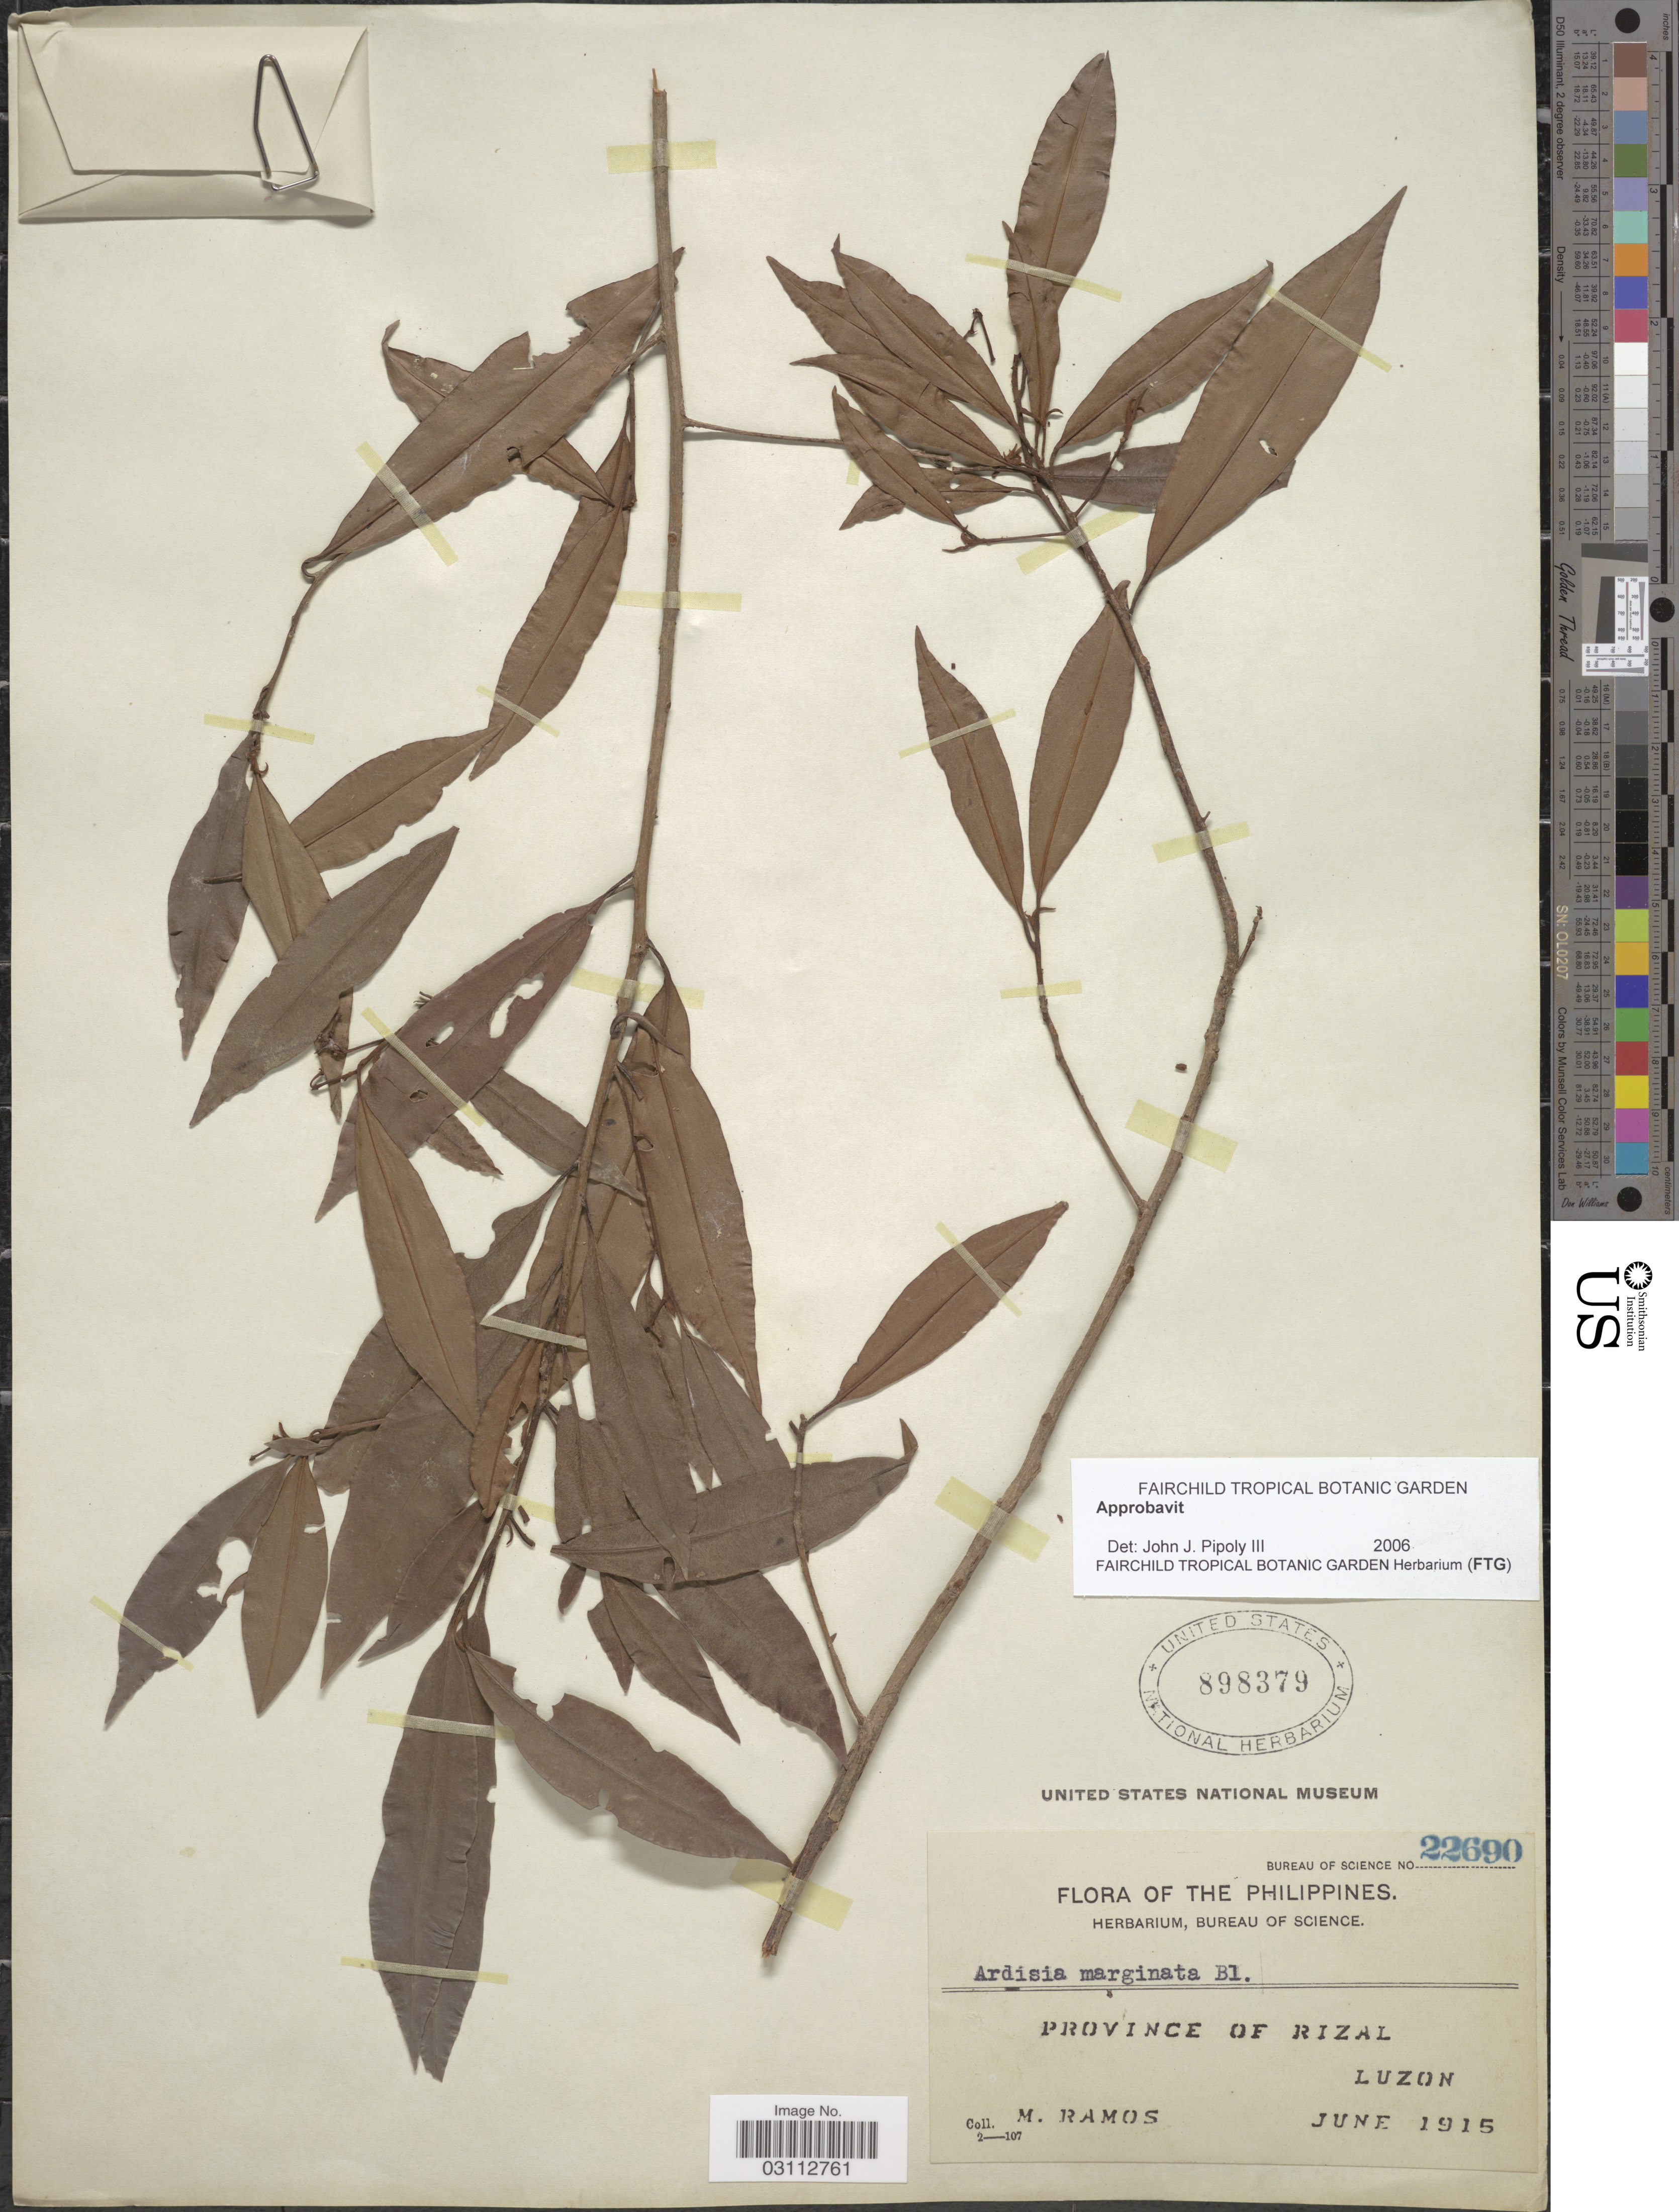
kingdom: Plantae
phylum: Tracheophyta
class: Magnoliopsida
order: Ericales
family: Primulaceae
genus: Ardisia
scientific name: Ardisia marginata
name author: Blume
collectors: M. Ramos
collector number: Bureau of science 22690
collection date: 1915-06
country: Philippines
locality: Province of Rizal, Luzon.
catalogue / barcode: US 898379